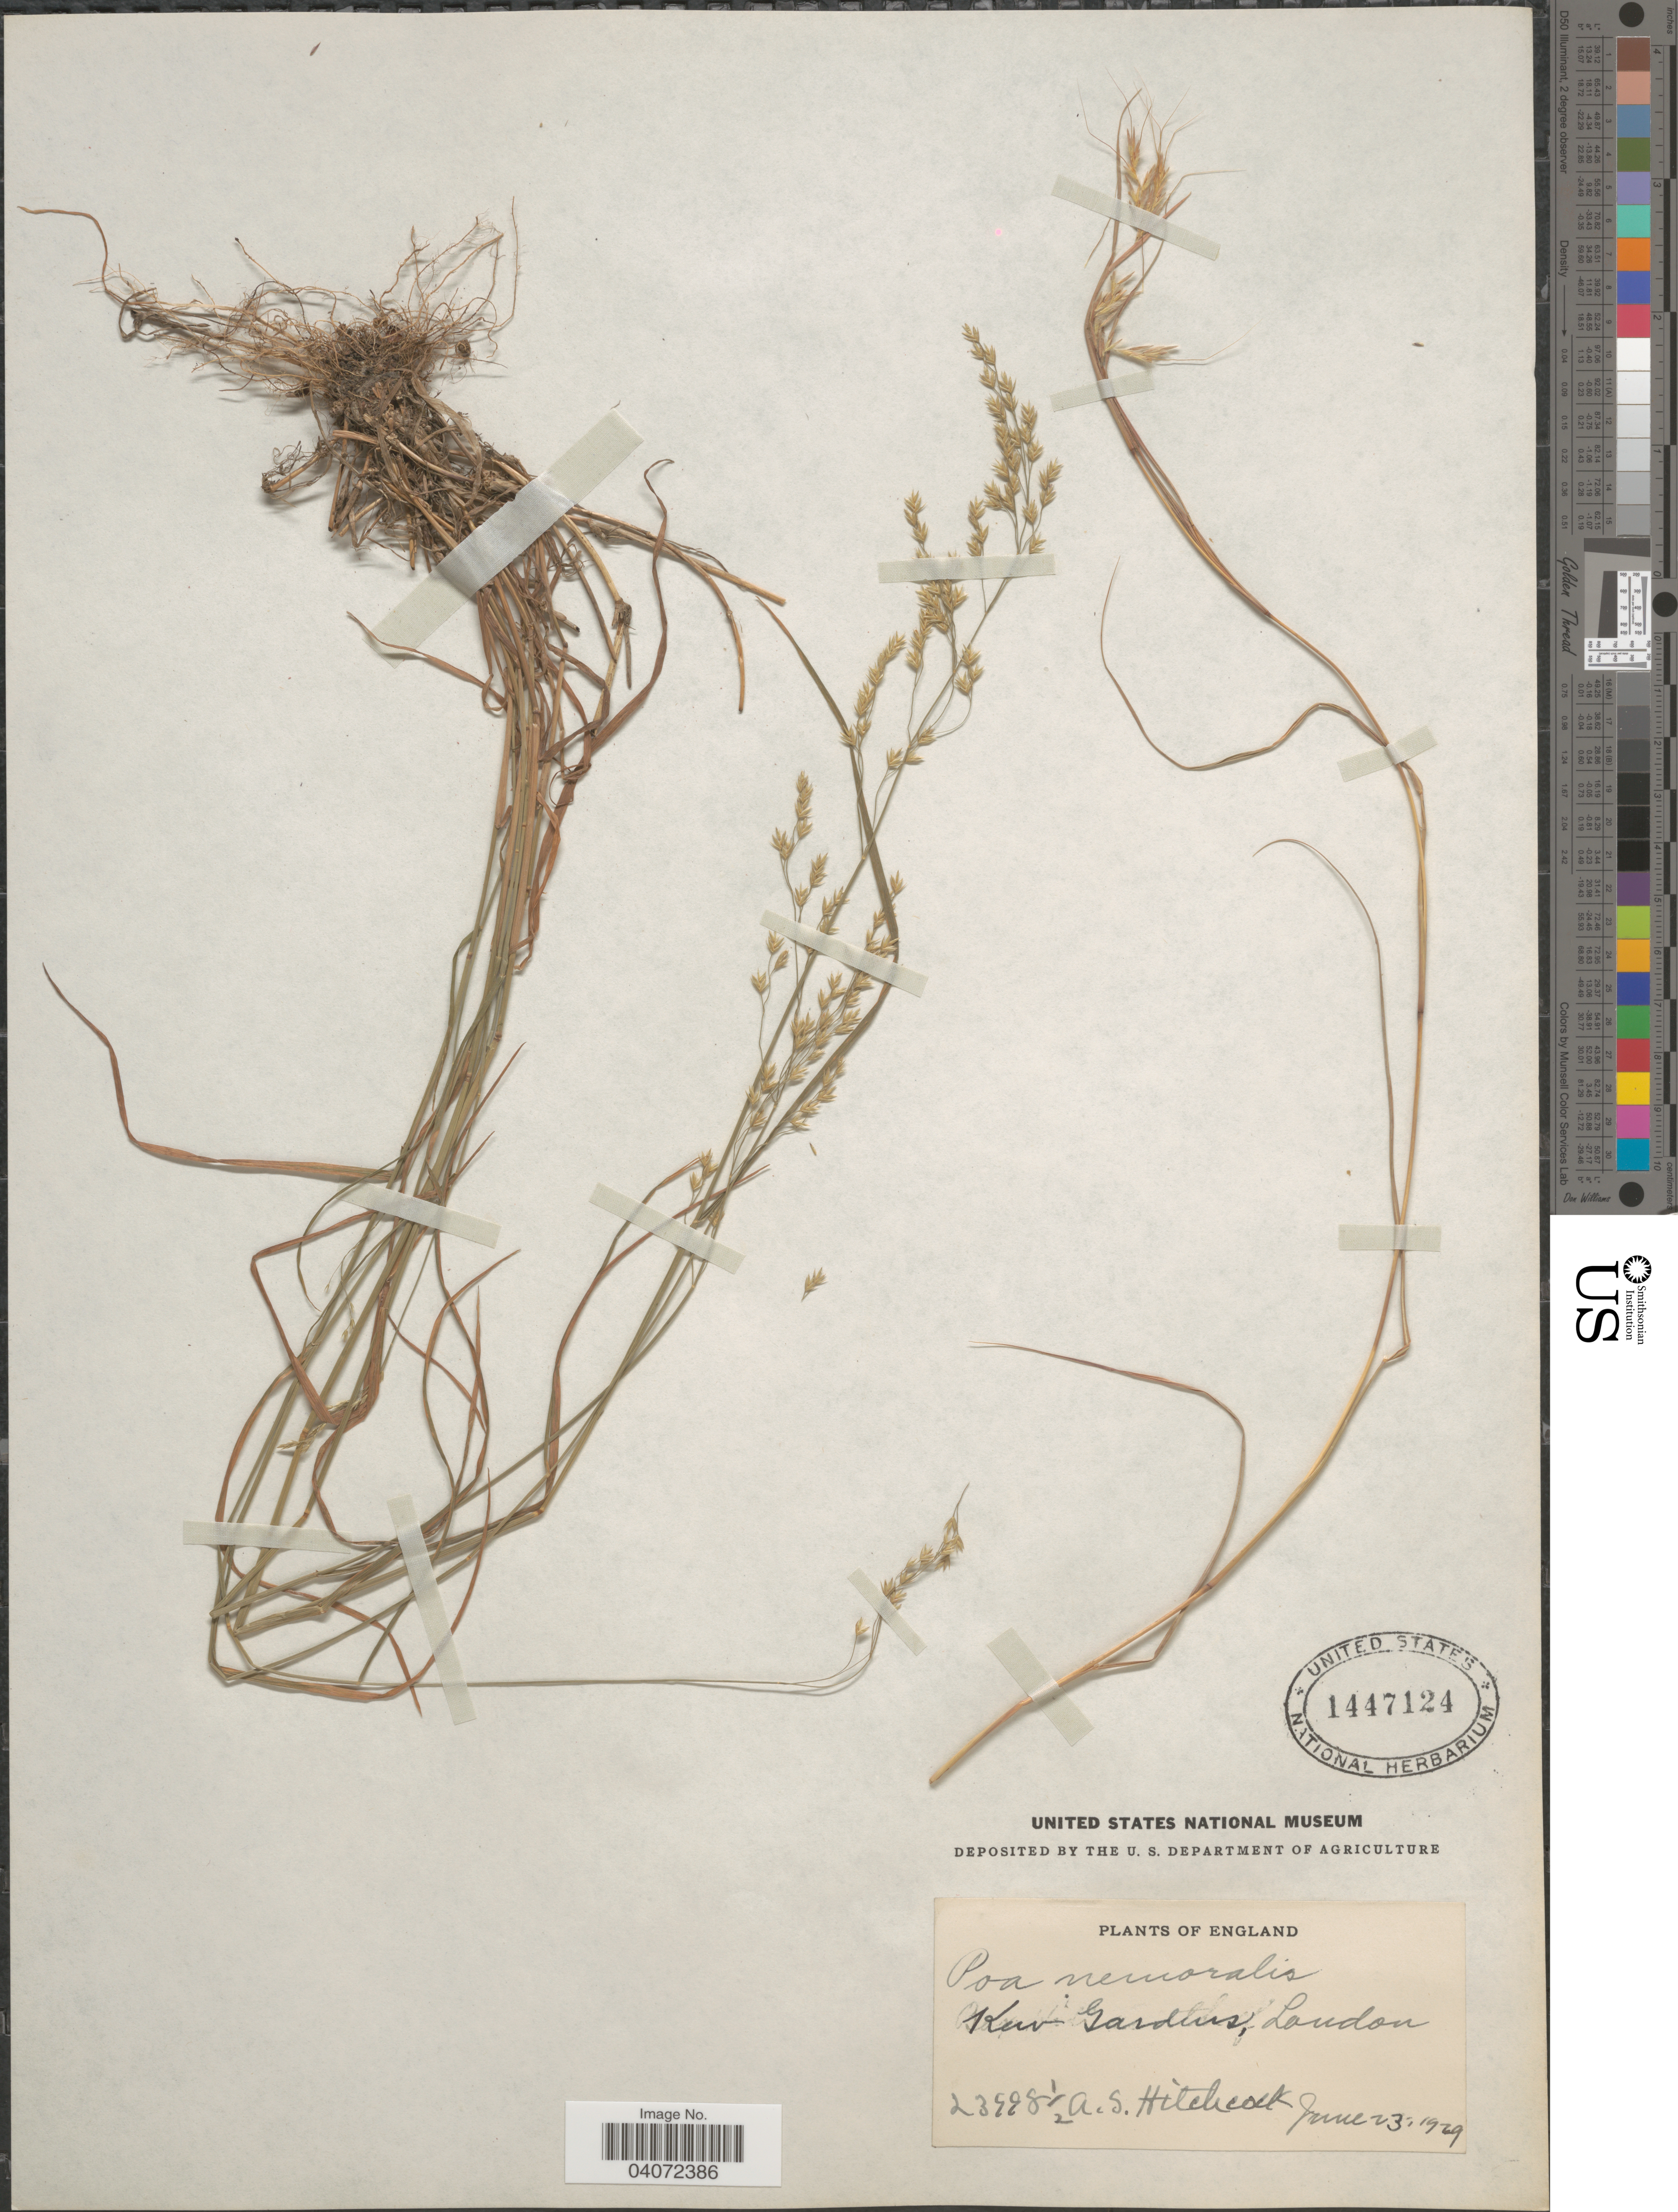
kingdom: Plantae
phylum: Tracheophyta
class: Liliopsida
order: Poales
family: Poaceae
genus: Poa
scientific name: Poa nemoralis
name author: L.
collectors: A. S. Hitchcock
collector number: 23998½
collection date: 1929-06-23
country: United Kingdom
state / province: England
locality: Kew Gardens, London.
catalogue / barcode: US 1447124